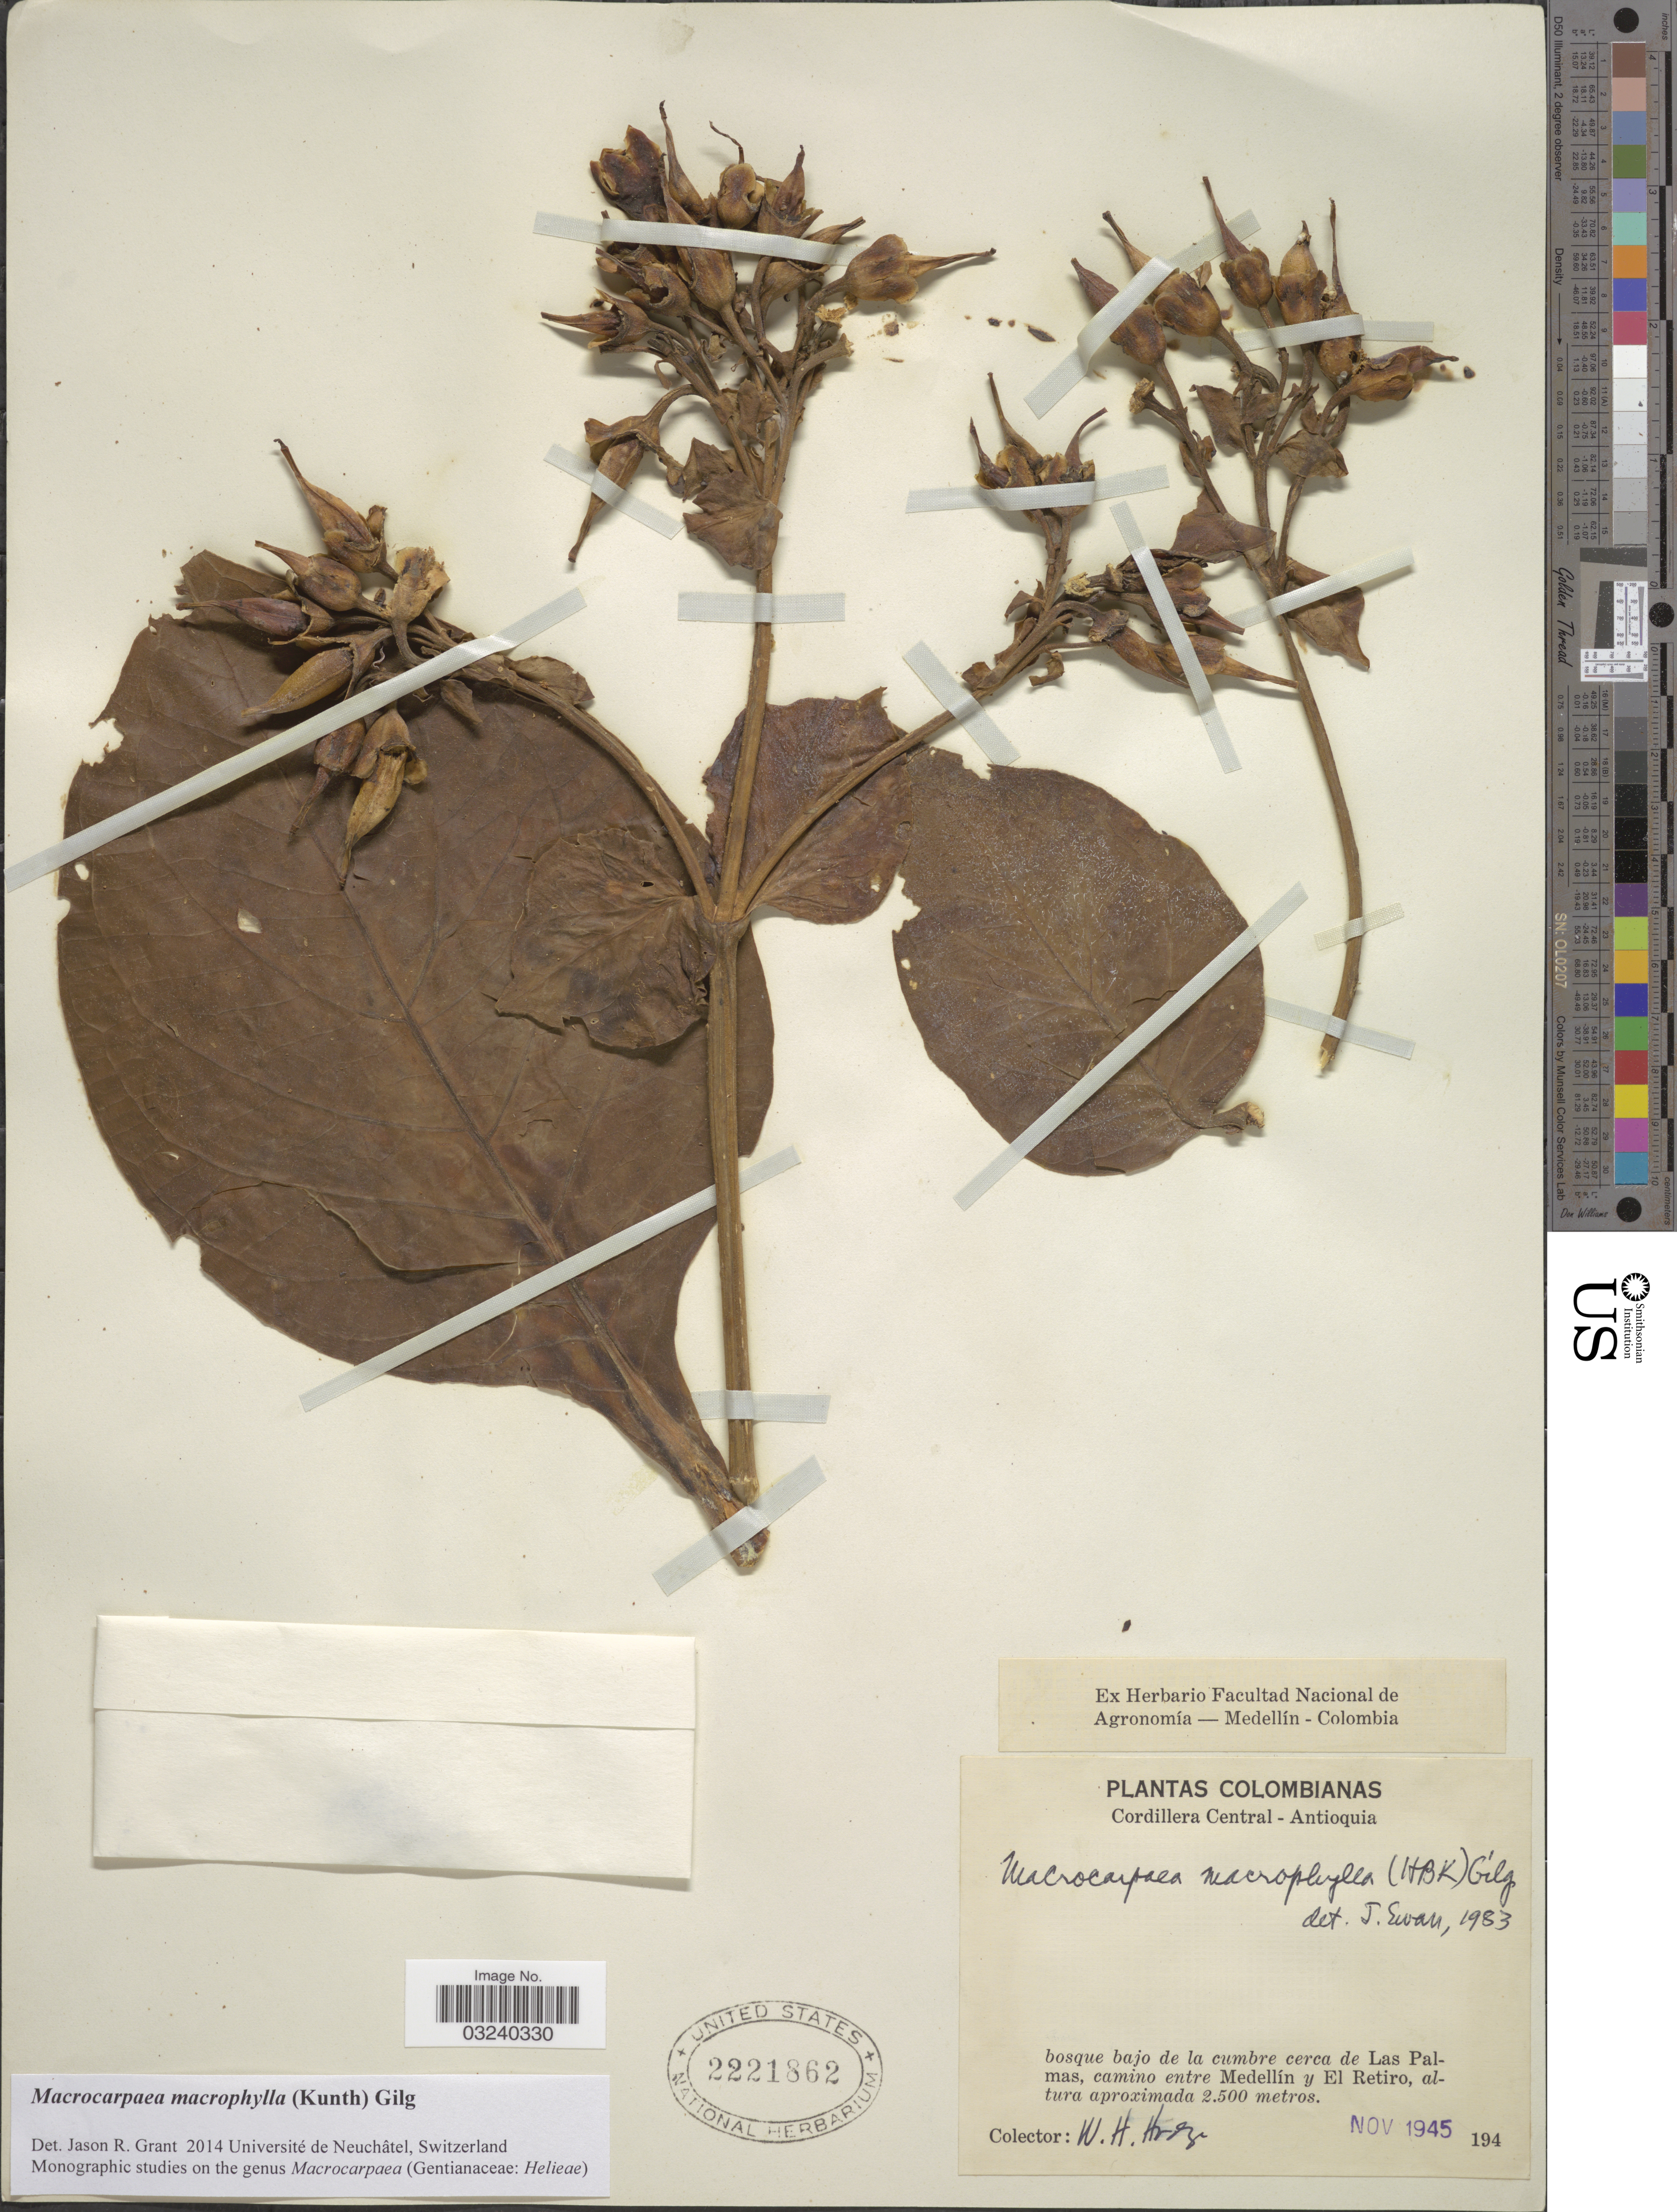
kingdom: Plantae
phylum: Tracheophyta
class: Magnoliopsida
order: Gentianales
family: Gentianaceae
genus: Macrocarpaea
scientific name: Macrocarpaea macrophylla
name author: (Kunth) Gilg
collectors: W. Hodge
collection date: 1945-11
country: Colombia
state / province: Antioquia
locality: Cordillera Central. Bosque bajo de la cumbre cerca de Las Palmas, camino entre Medellín y El Retiro.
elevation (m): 2500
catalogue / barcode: US 2221862